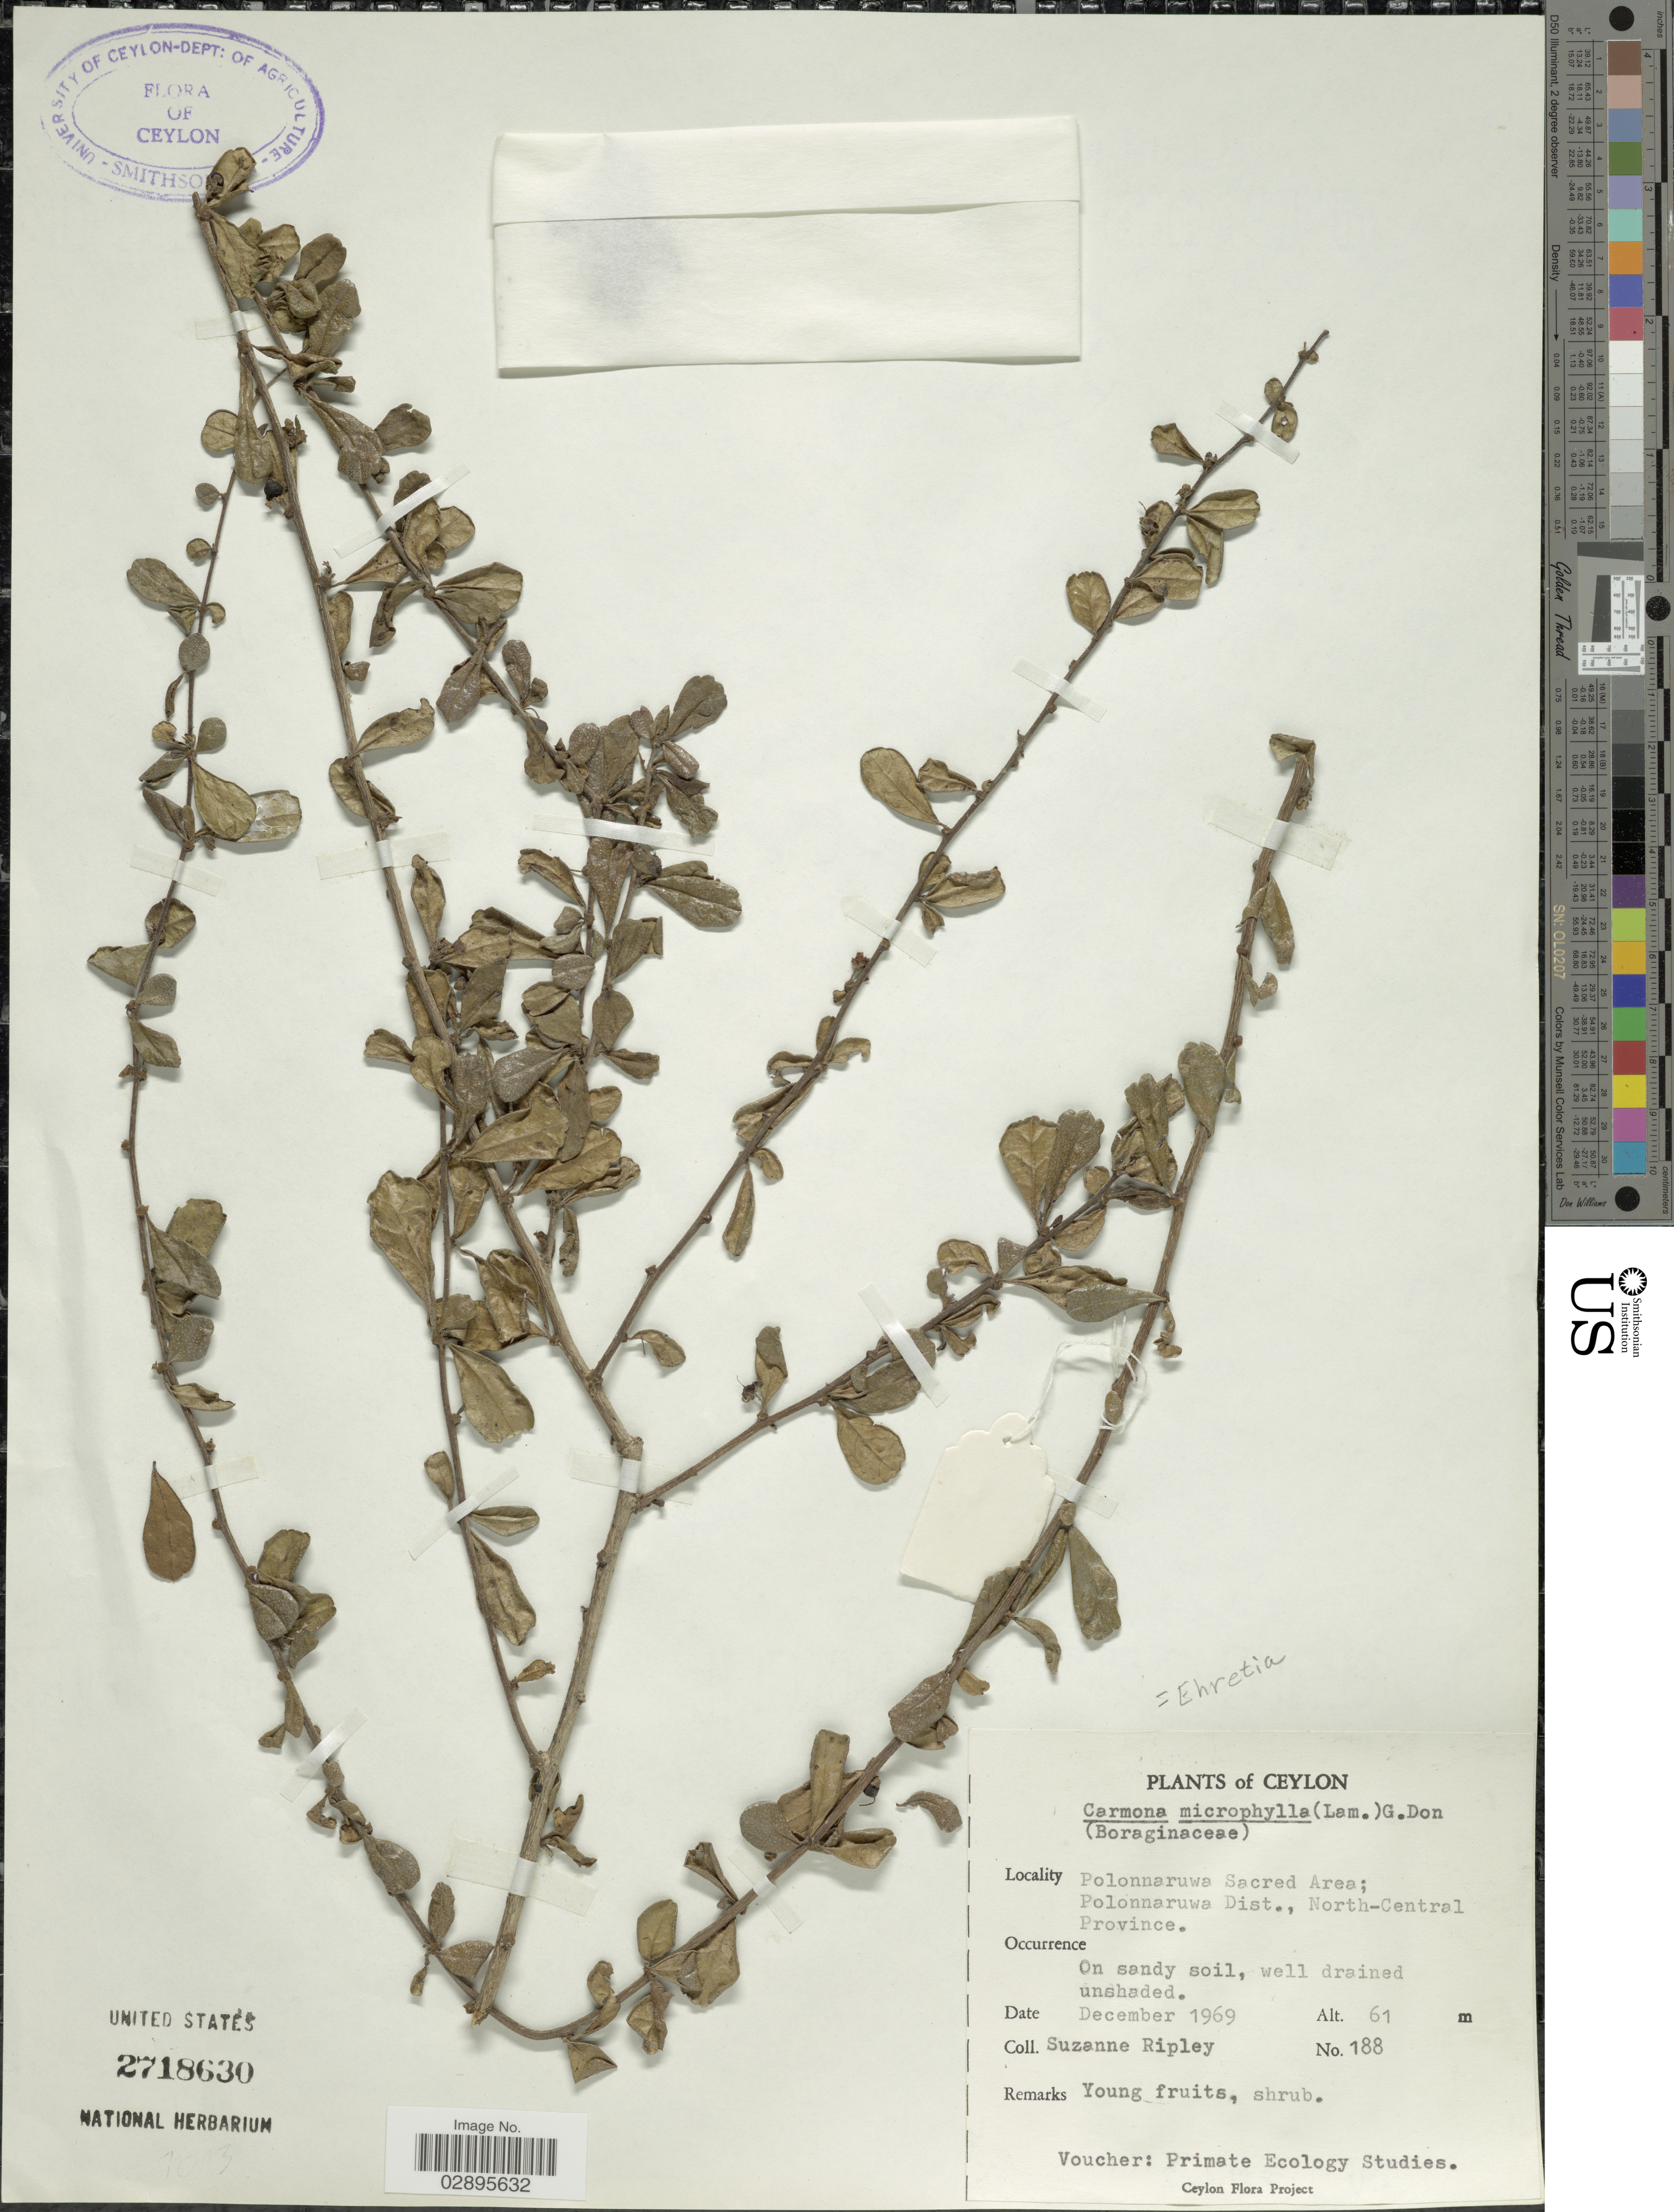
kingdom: Plantae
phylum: Tracheophyta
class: Magnoliopsida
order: Boraginales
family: Ehretiaceae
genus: Ehretia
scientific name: Ehretia microphylla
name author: Lam.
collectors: S. Ripley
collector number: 188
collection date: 1969-12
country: Sri Lanka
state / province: North Central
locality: Ceylon. Polonnaruwa Sacred Area; Polonnaruwa Dist.,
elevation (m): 61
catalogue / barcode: US 2718630